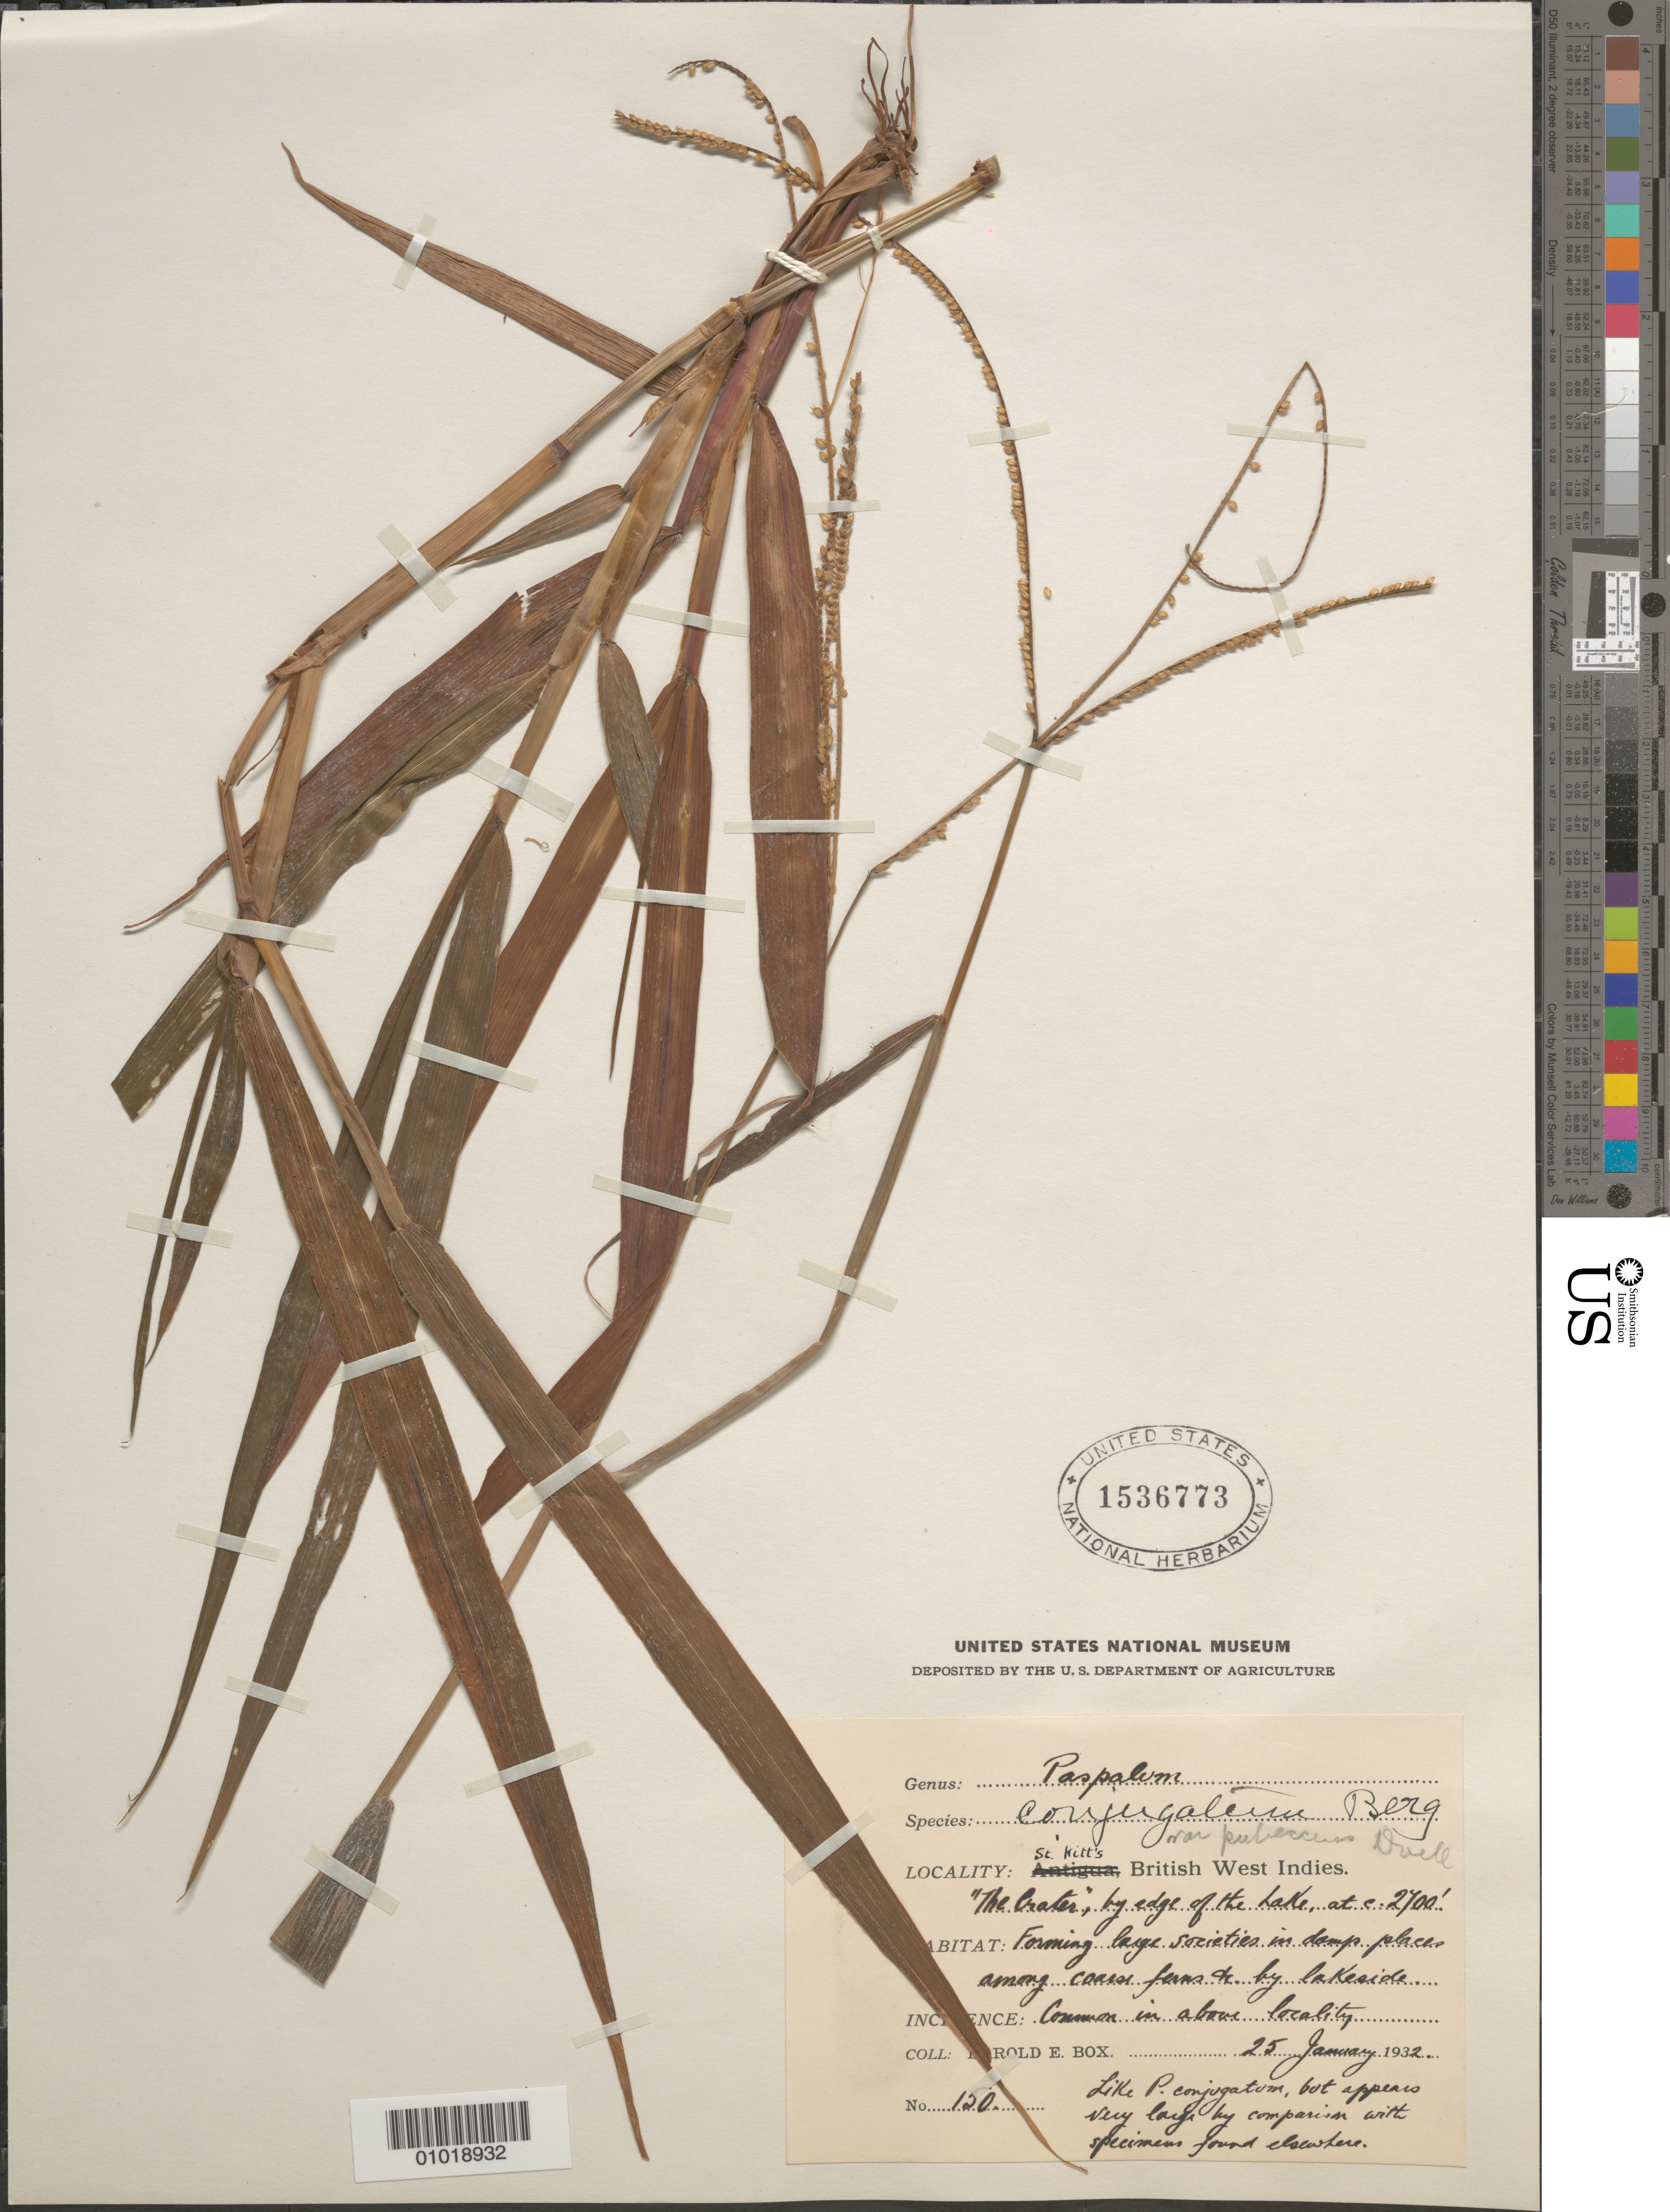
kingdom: Plantae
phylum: Tracheophyta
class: Liliopsida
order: Poales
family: Poaceae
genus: Paspalum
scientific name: Paspalum conjugatum var. pubescens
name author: Döll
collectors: H. E. Box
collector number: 150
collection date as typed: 25 Jan 1932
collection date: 1932-01-25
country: St. Christopher-Nevis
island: St. Christopher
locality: "The Crater," by edge of the Lake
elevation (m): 823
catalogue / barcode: US 1536773